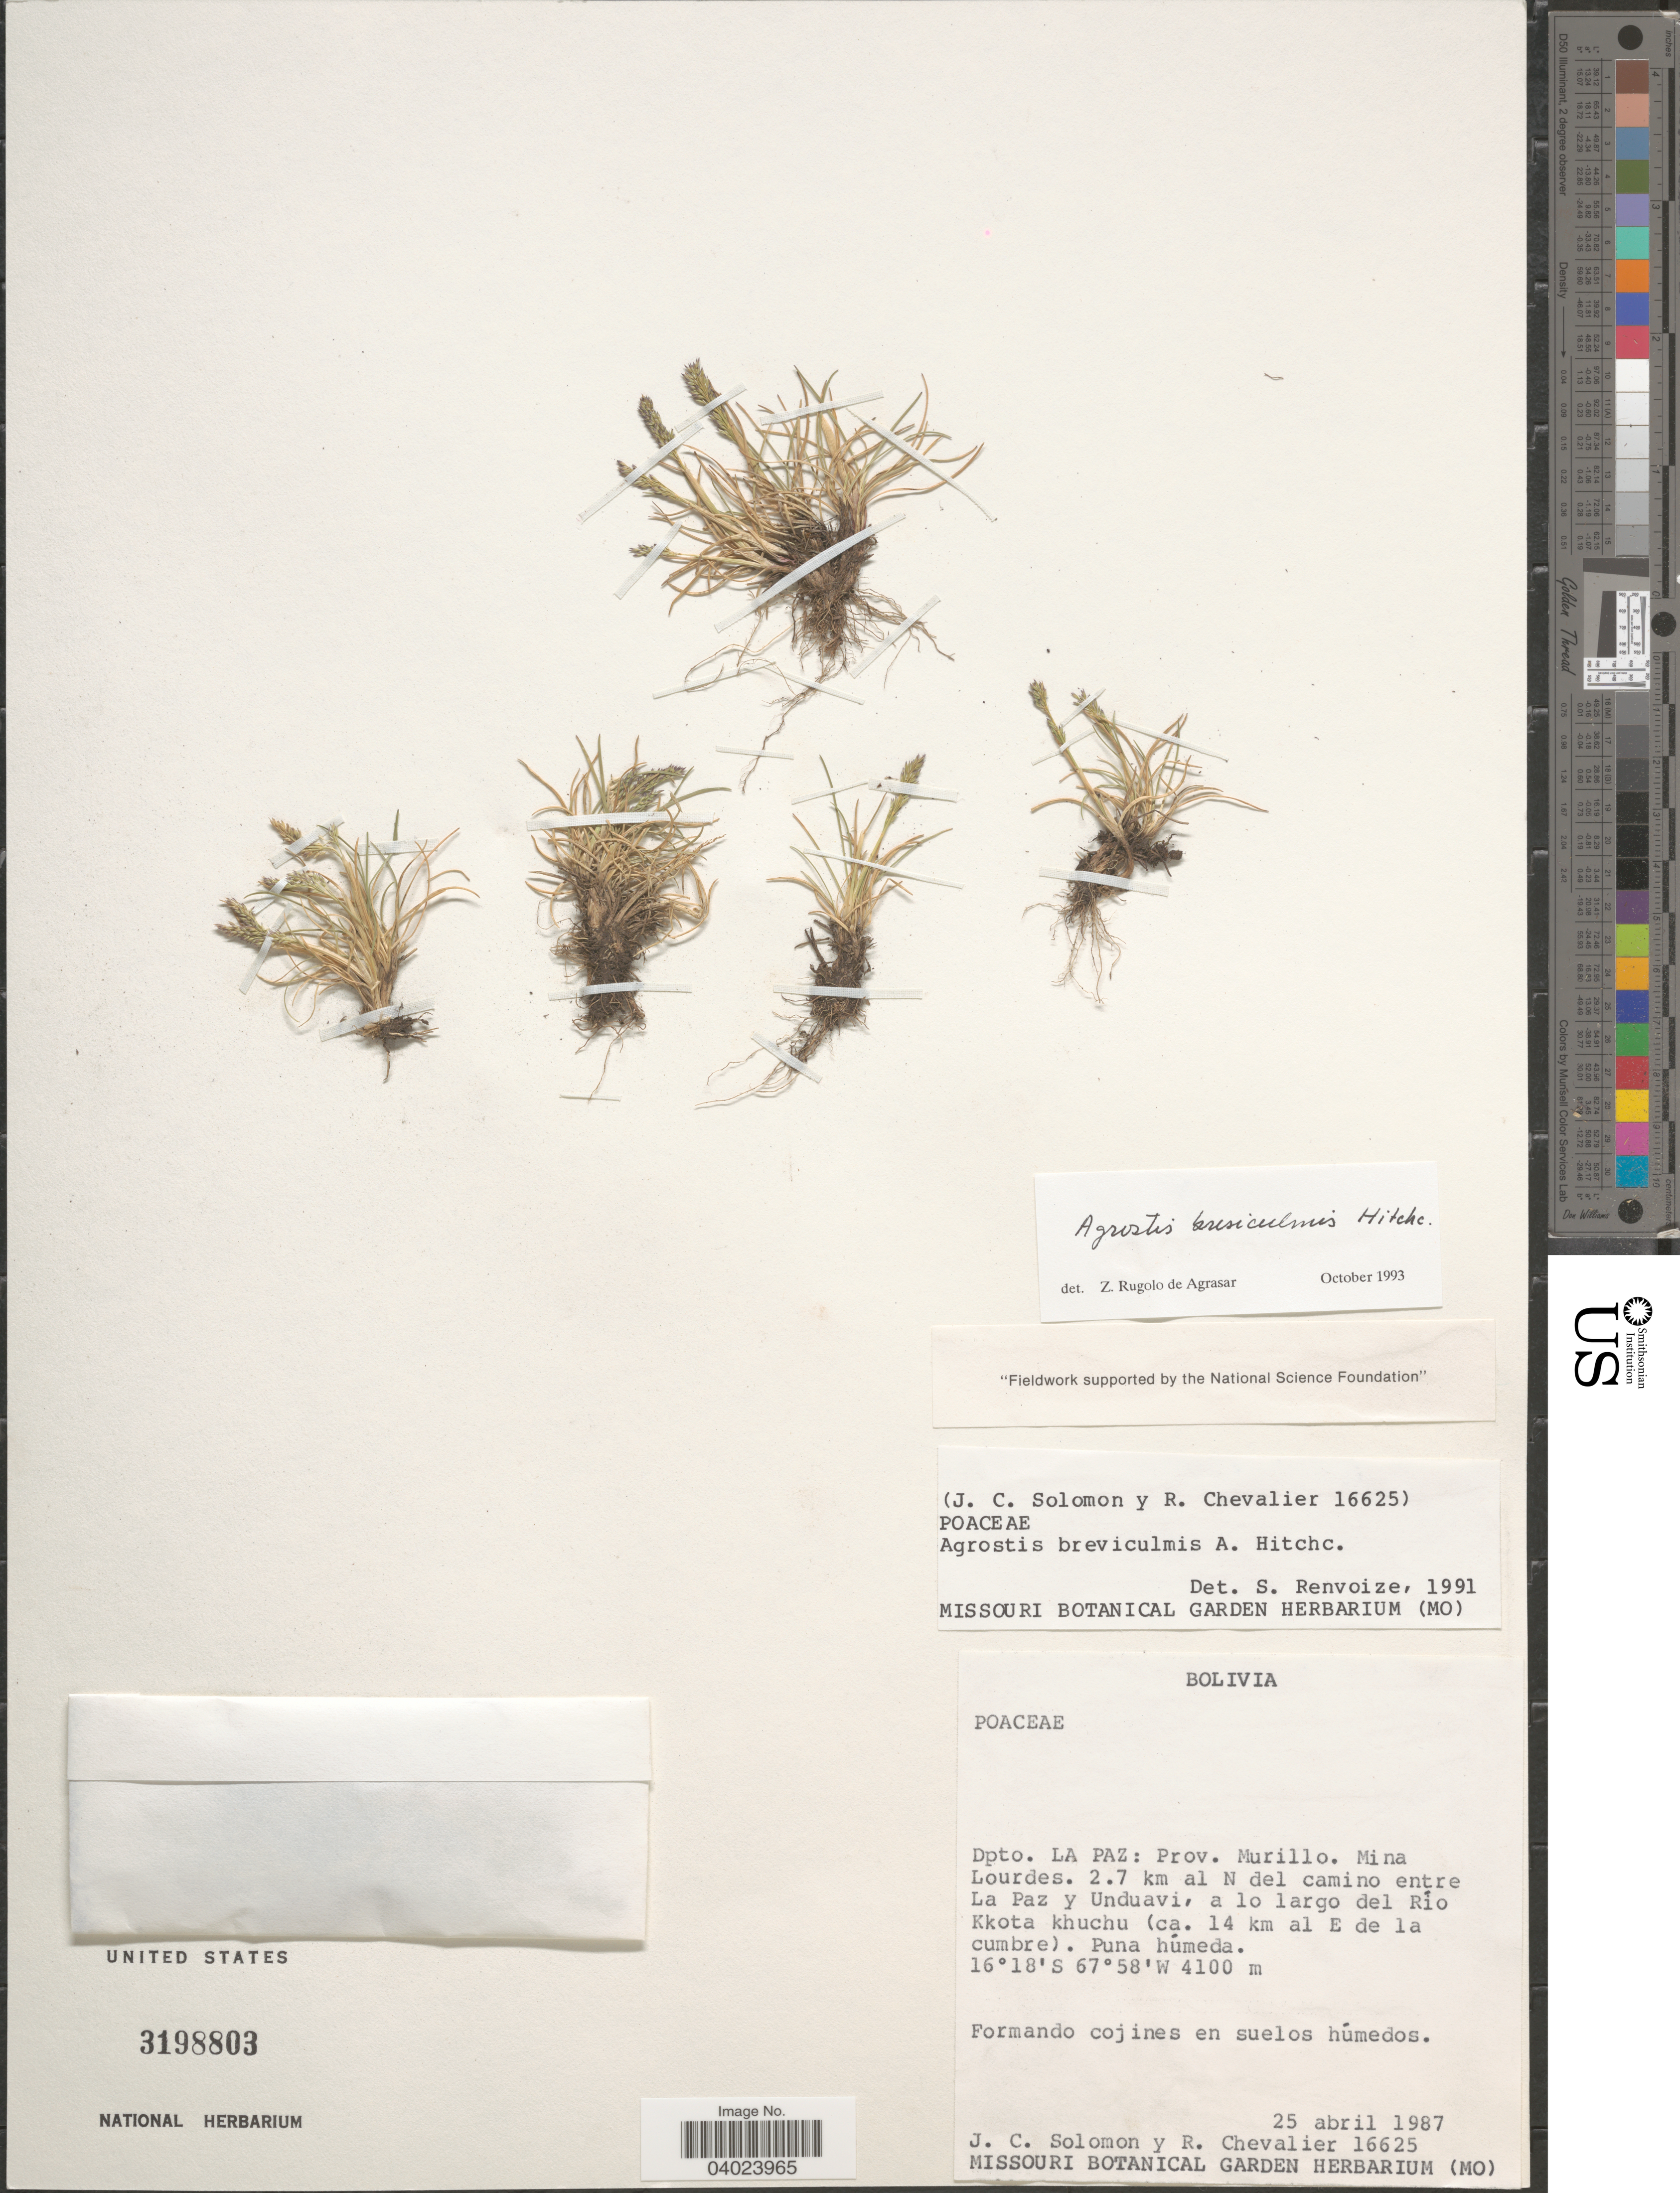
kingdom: Plantae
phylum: Tracheophyta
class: Liliopsida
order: Poales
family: Poaceae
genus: Agrostis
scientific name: Agrostis breviculmis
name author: Hitchc.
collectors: J. C. Solomon & R. C. Chevalier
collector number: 16625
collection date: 1987-04-25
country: Bolivia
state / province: La Paz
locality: Depto. La Paz: Prov. Murillo. Mina Lourdes. 2.7 km al N del camino entre La Paz y Unduavi, a lo largo del Río Kkota khuchu (ca. 14 km al E de la cumbre).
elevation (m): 4100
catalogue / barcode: US 3198803